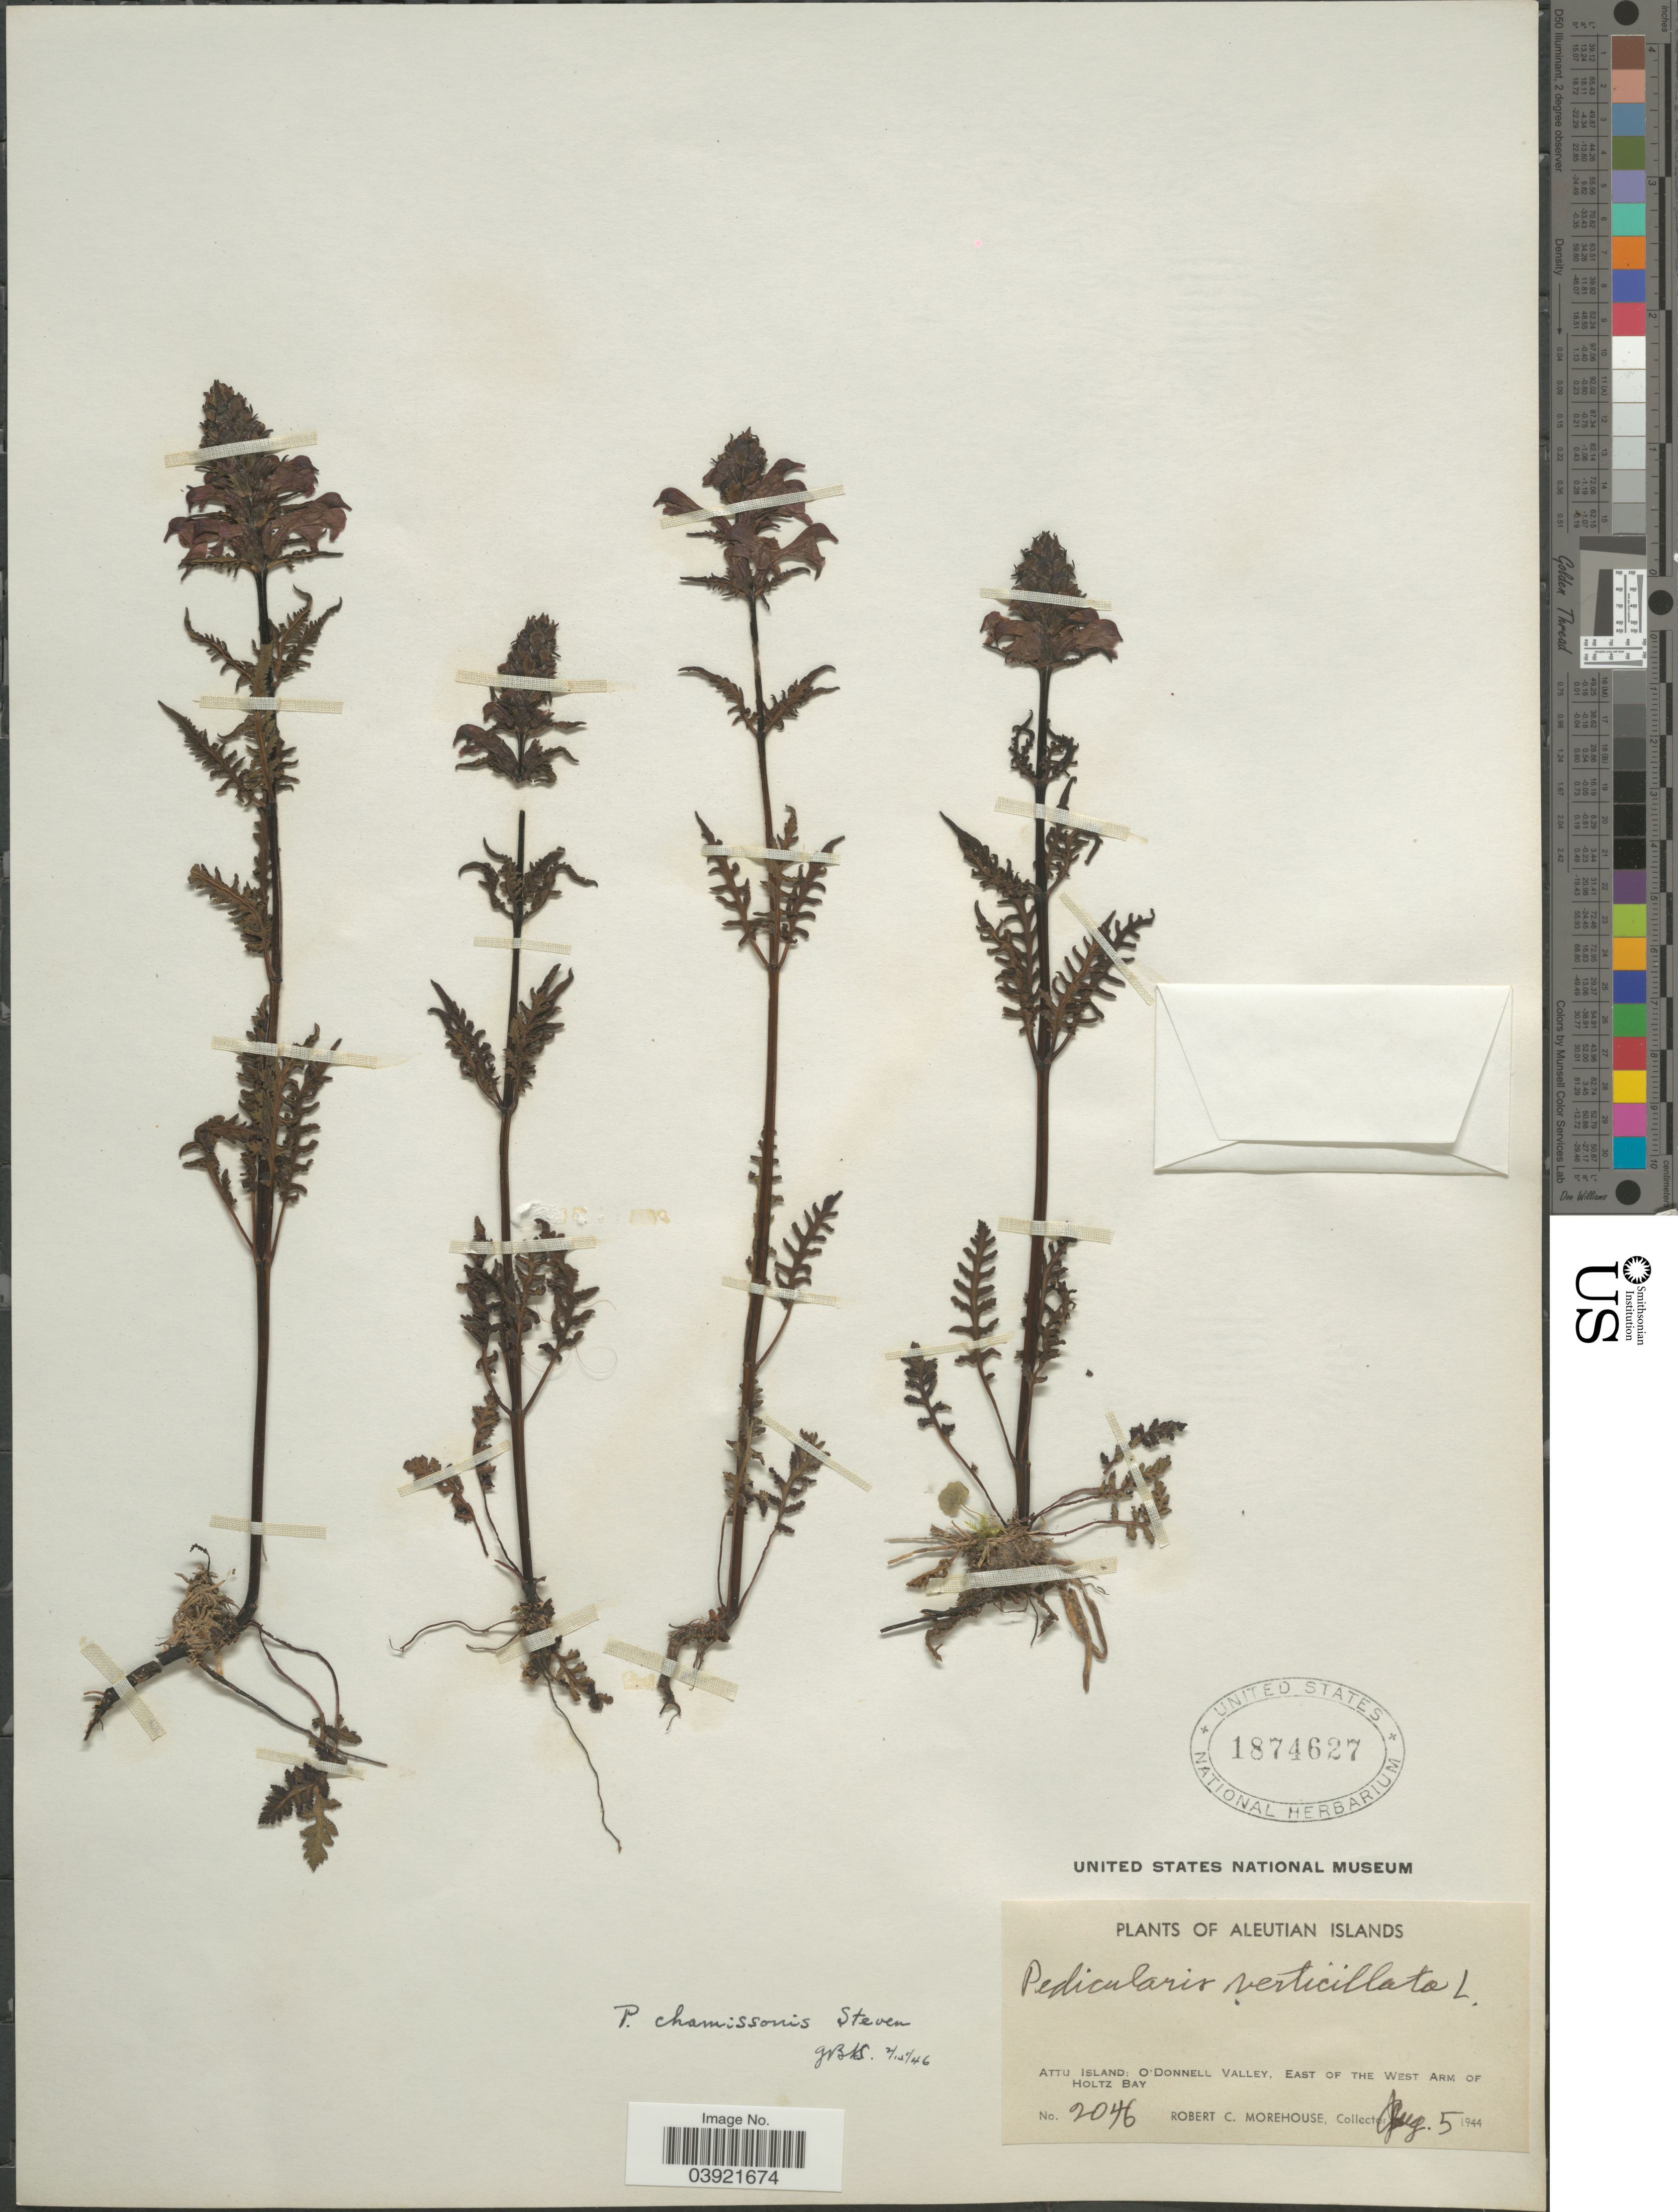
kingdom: Plantae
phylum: Tracheophyta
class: Magnoliopsida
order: Lamiales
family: Orobanchaceae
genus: Pedicularis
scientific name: Pedicularis chamissonis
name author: Steven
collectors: R. Morehouse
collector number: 25046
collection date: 1944-08-05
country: United States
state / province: Alaska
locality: Aleutian Islands. Attu Island: O'Donnell Valley, East of the West Arm of Holtz Bay.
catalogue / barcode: US 1874627